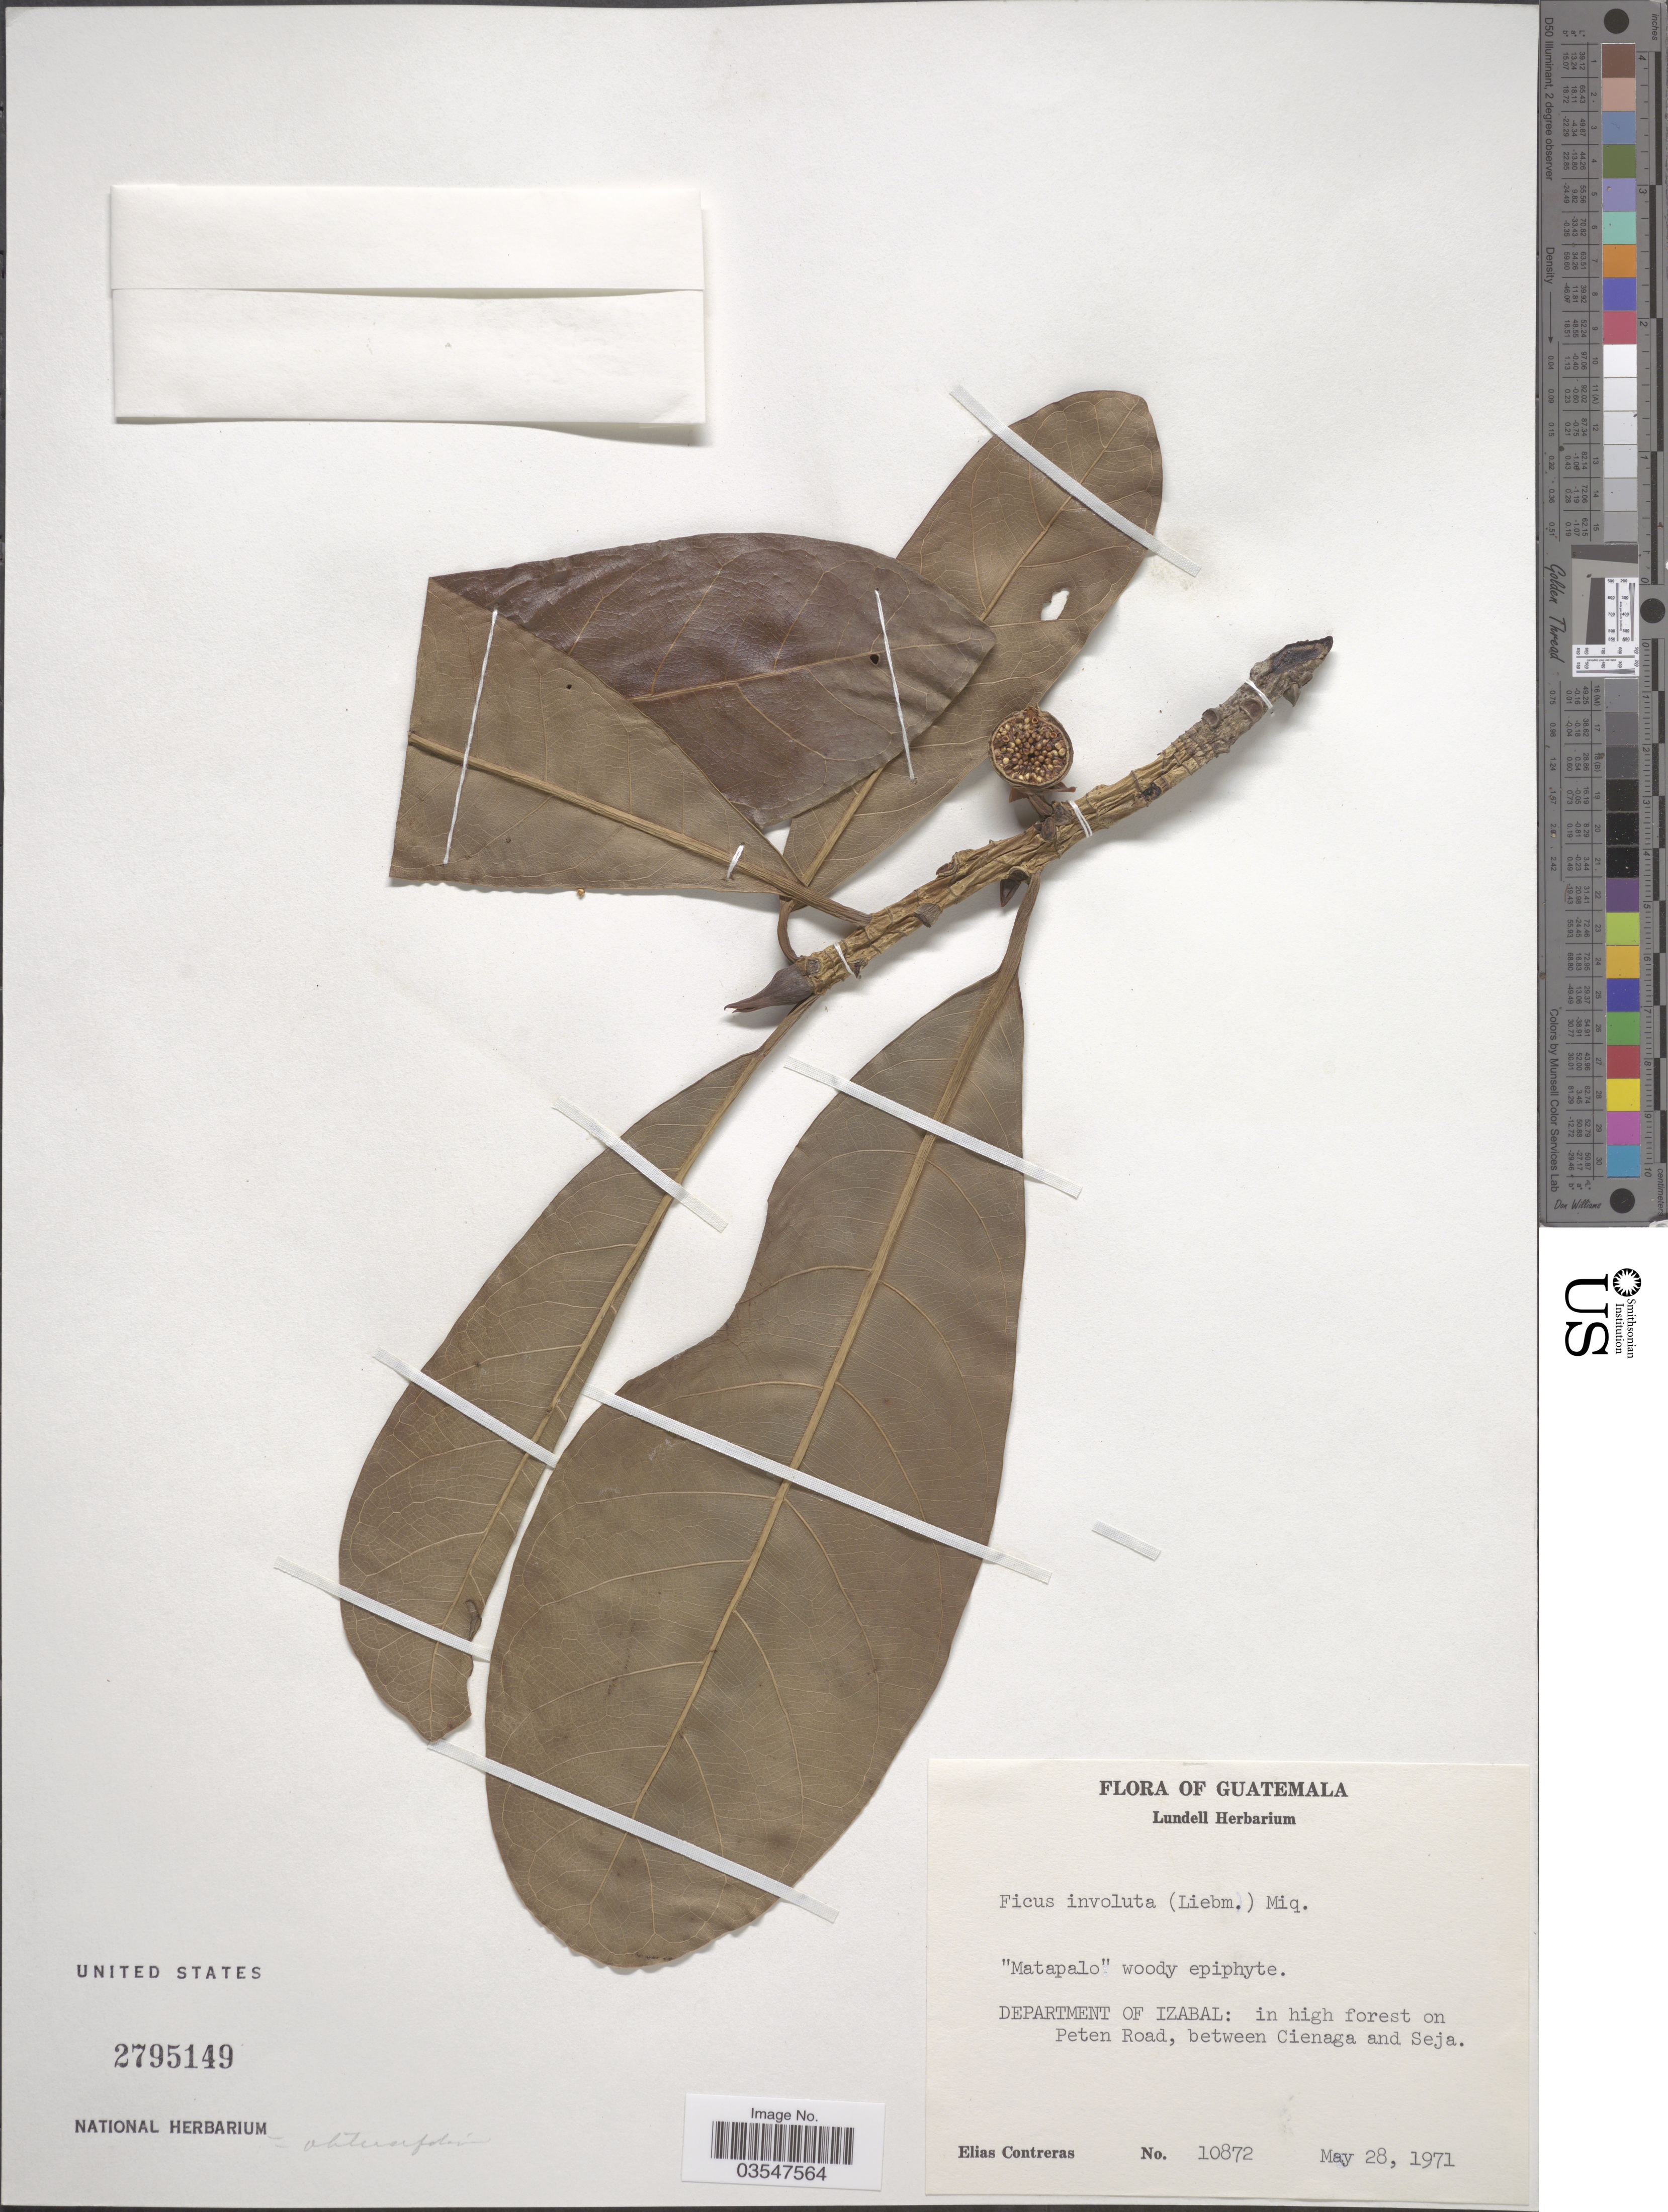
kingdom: Plantae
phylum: Tracheophyta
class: Magnoliopsida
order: Rosales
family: Moraceae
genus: Ficus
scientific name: Ficus obtusifolia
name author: Kunth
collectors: E. Contreras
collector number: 10872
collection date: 1971-05-28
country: Guatemala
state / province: Izabal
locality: Department of Izabal: in high forest on Peten Road, between Cienaga and Seja.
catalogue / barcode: US 2795149